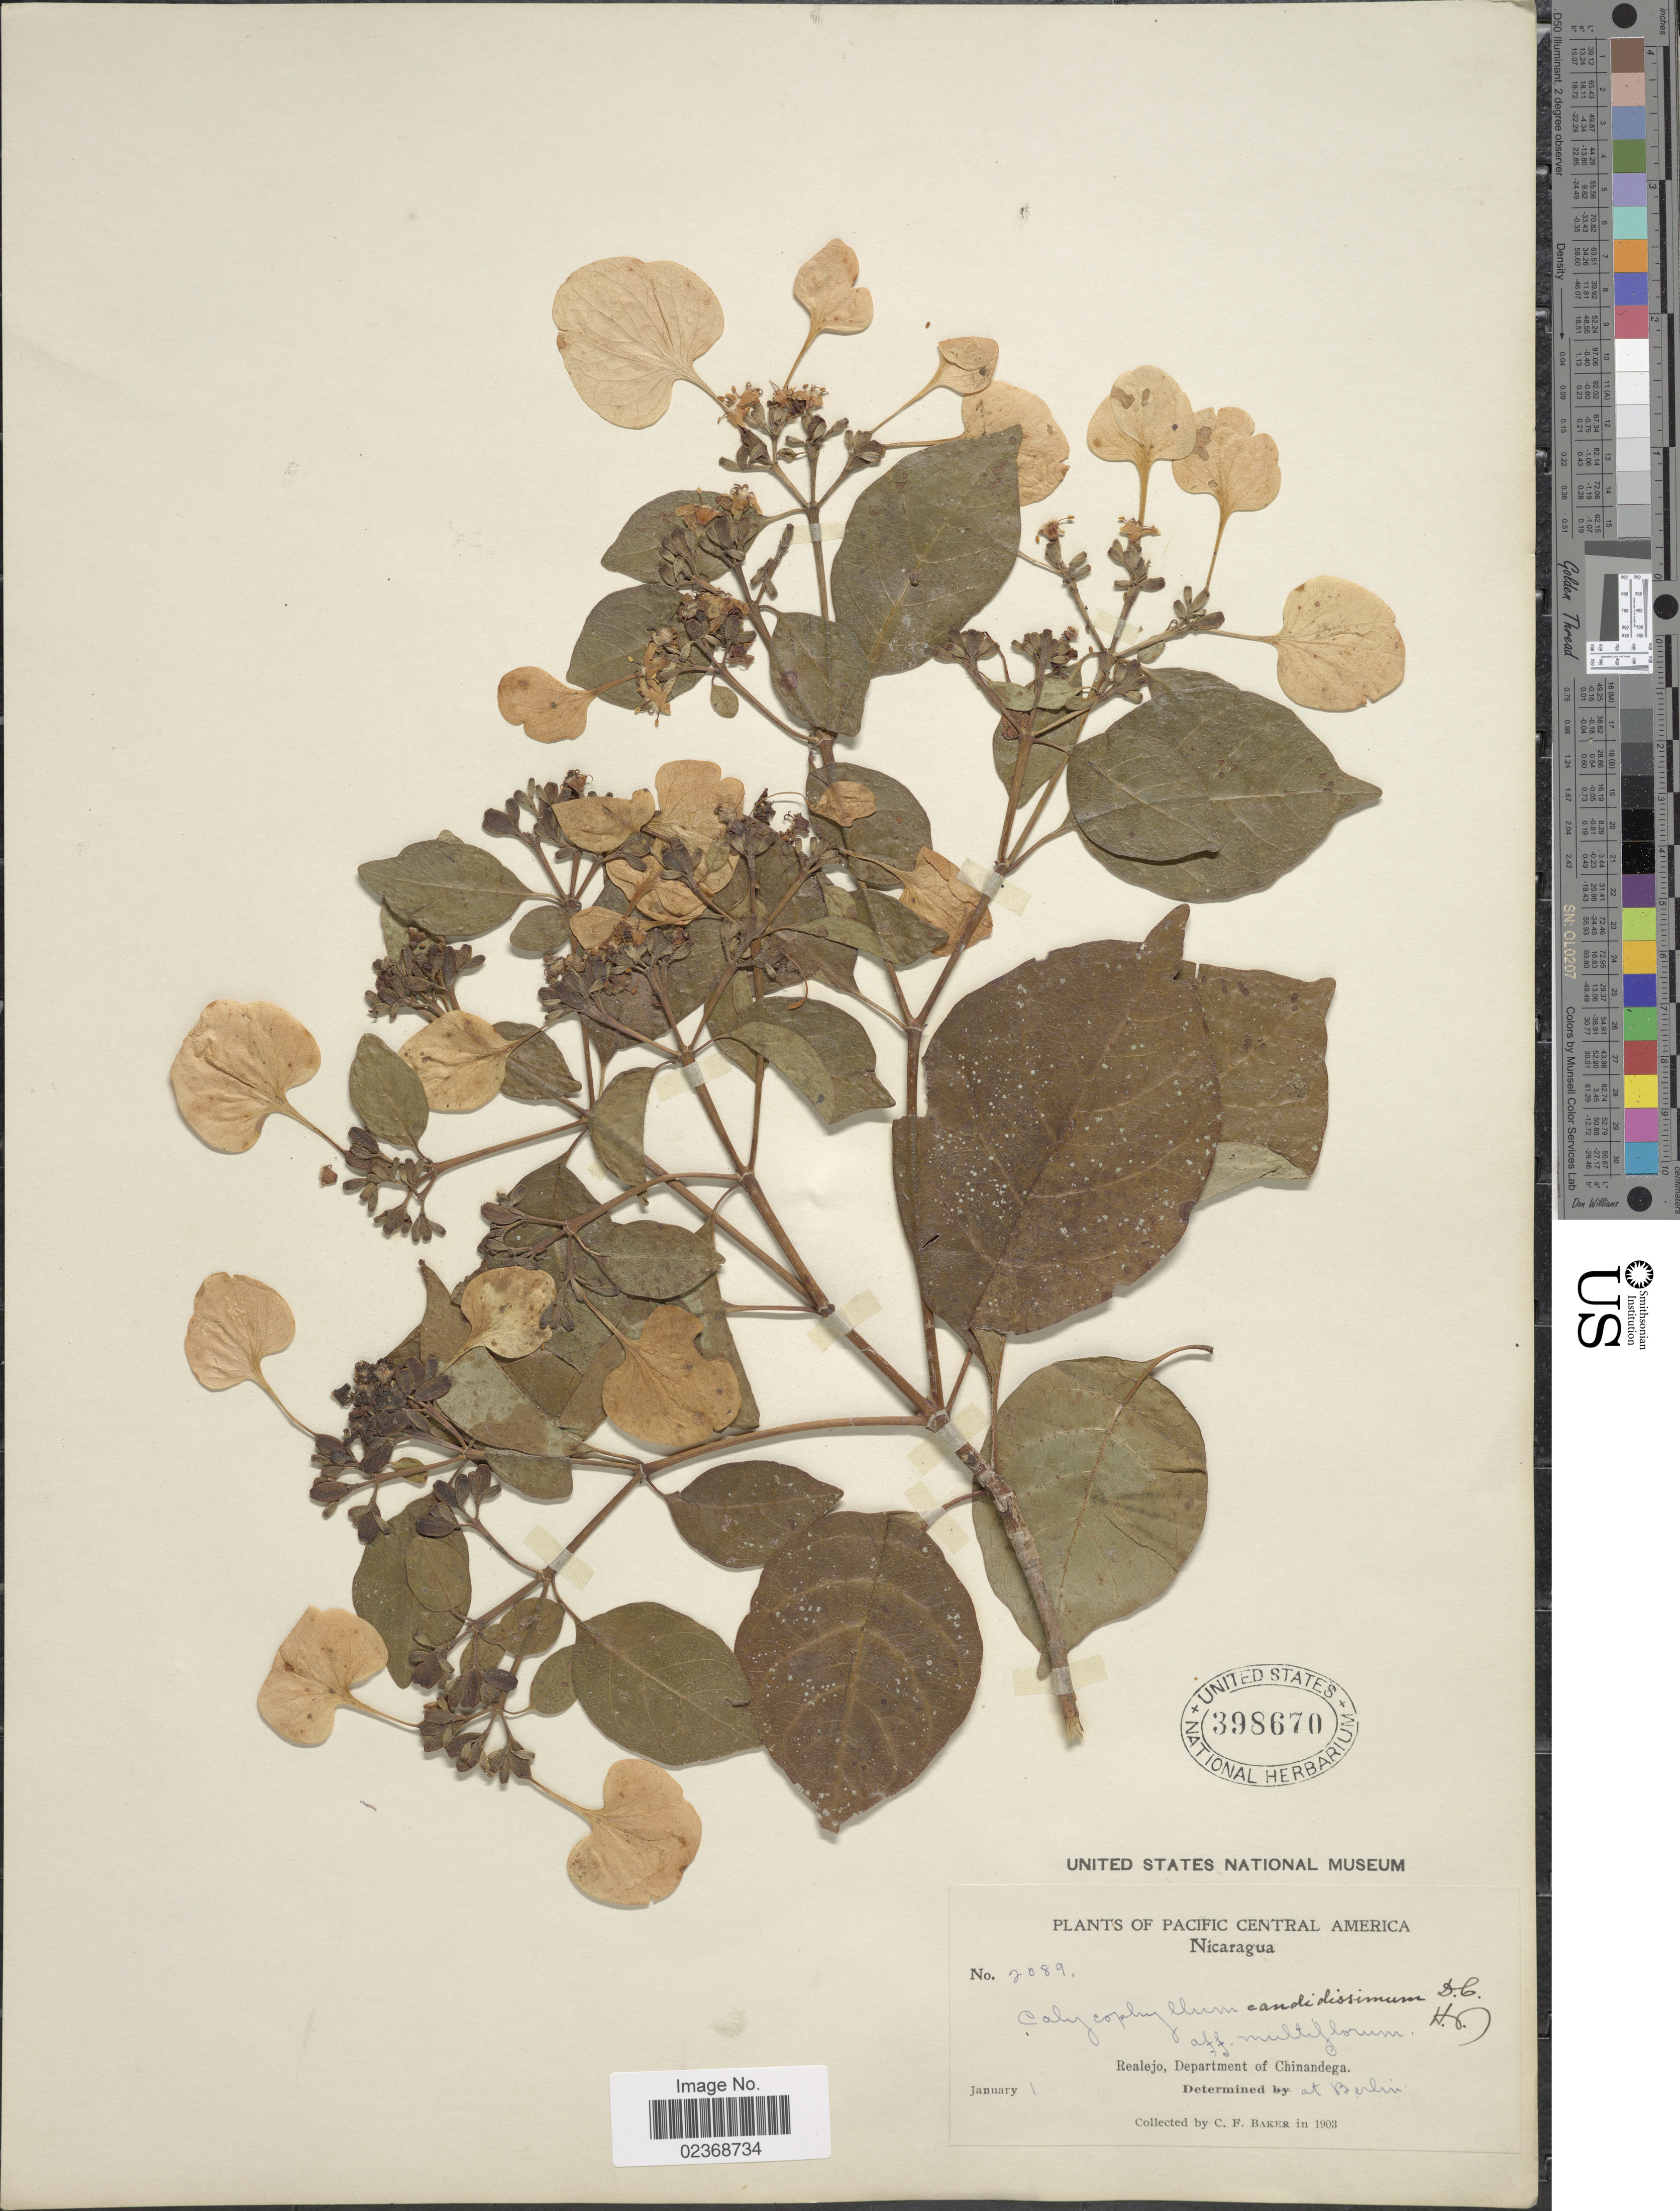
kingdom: Plantae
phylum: Tracheophyta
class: Magnoliopsida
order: Gentianales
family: Rubiaceae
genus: Calycophyllum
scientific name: Calycophyllum candidissimum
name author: (Vahl) DC.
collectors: C. F. Baker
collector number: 2089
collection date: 1903-01-01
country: Nicaragua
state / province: Chinandega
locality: Pacific Central America, Realejo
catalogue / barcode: US 398670